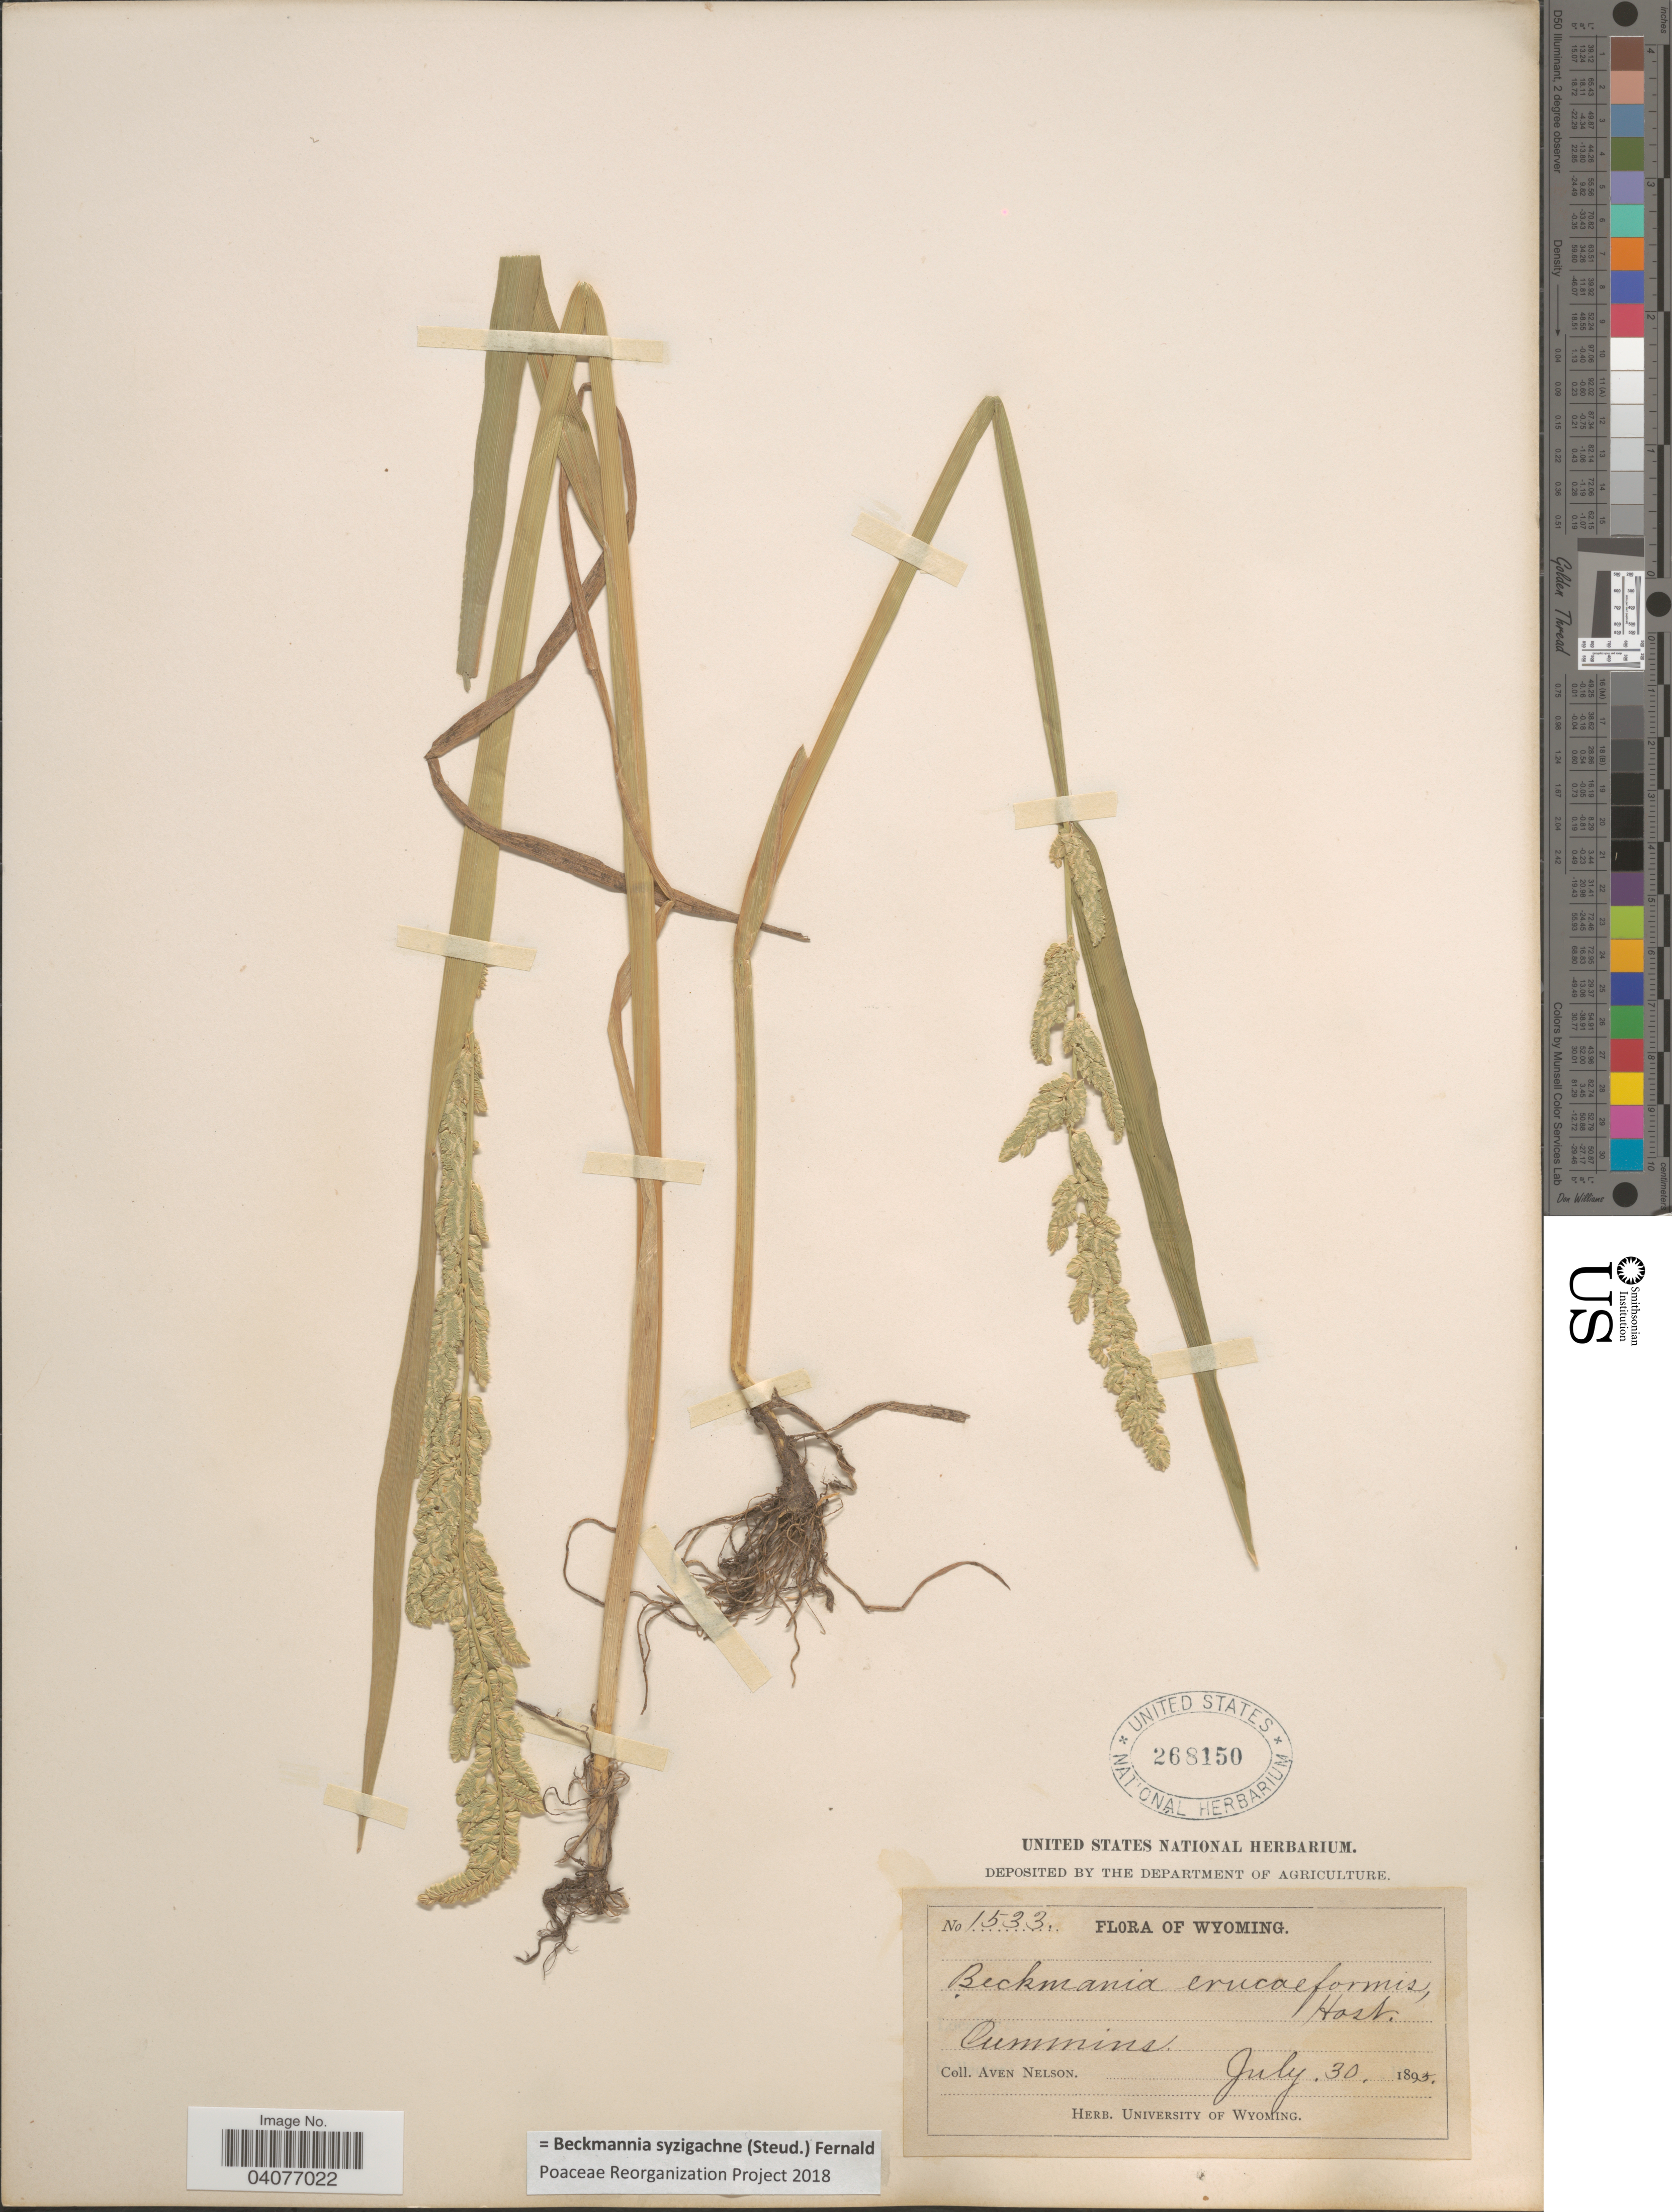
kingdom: Plantae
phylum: Tracheophyta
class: Liliopsida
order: Poales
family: Poaceae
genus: Beckmannia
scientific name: Beckmannia syzigachne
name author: (Steud.) Fernald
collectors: A. Nelson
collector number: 1533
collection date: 1895-07-30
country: United States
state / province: Wyoming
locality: Cummins.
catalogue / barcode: US 268150